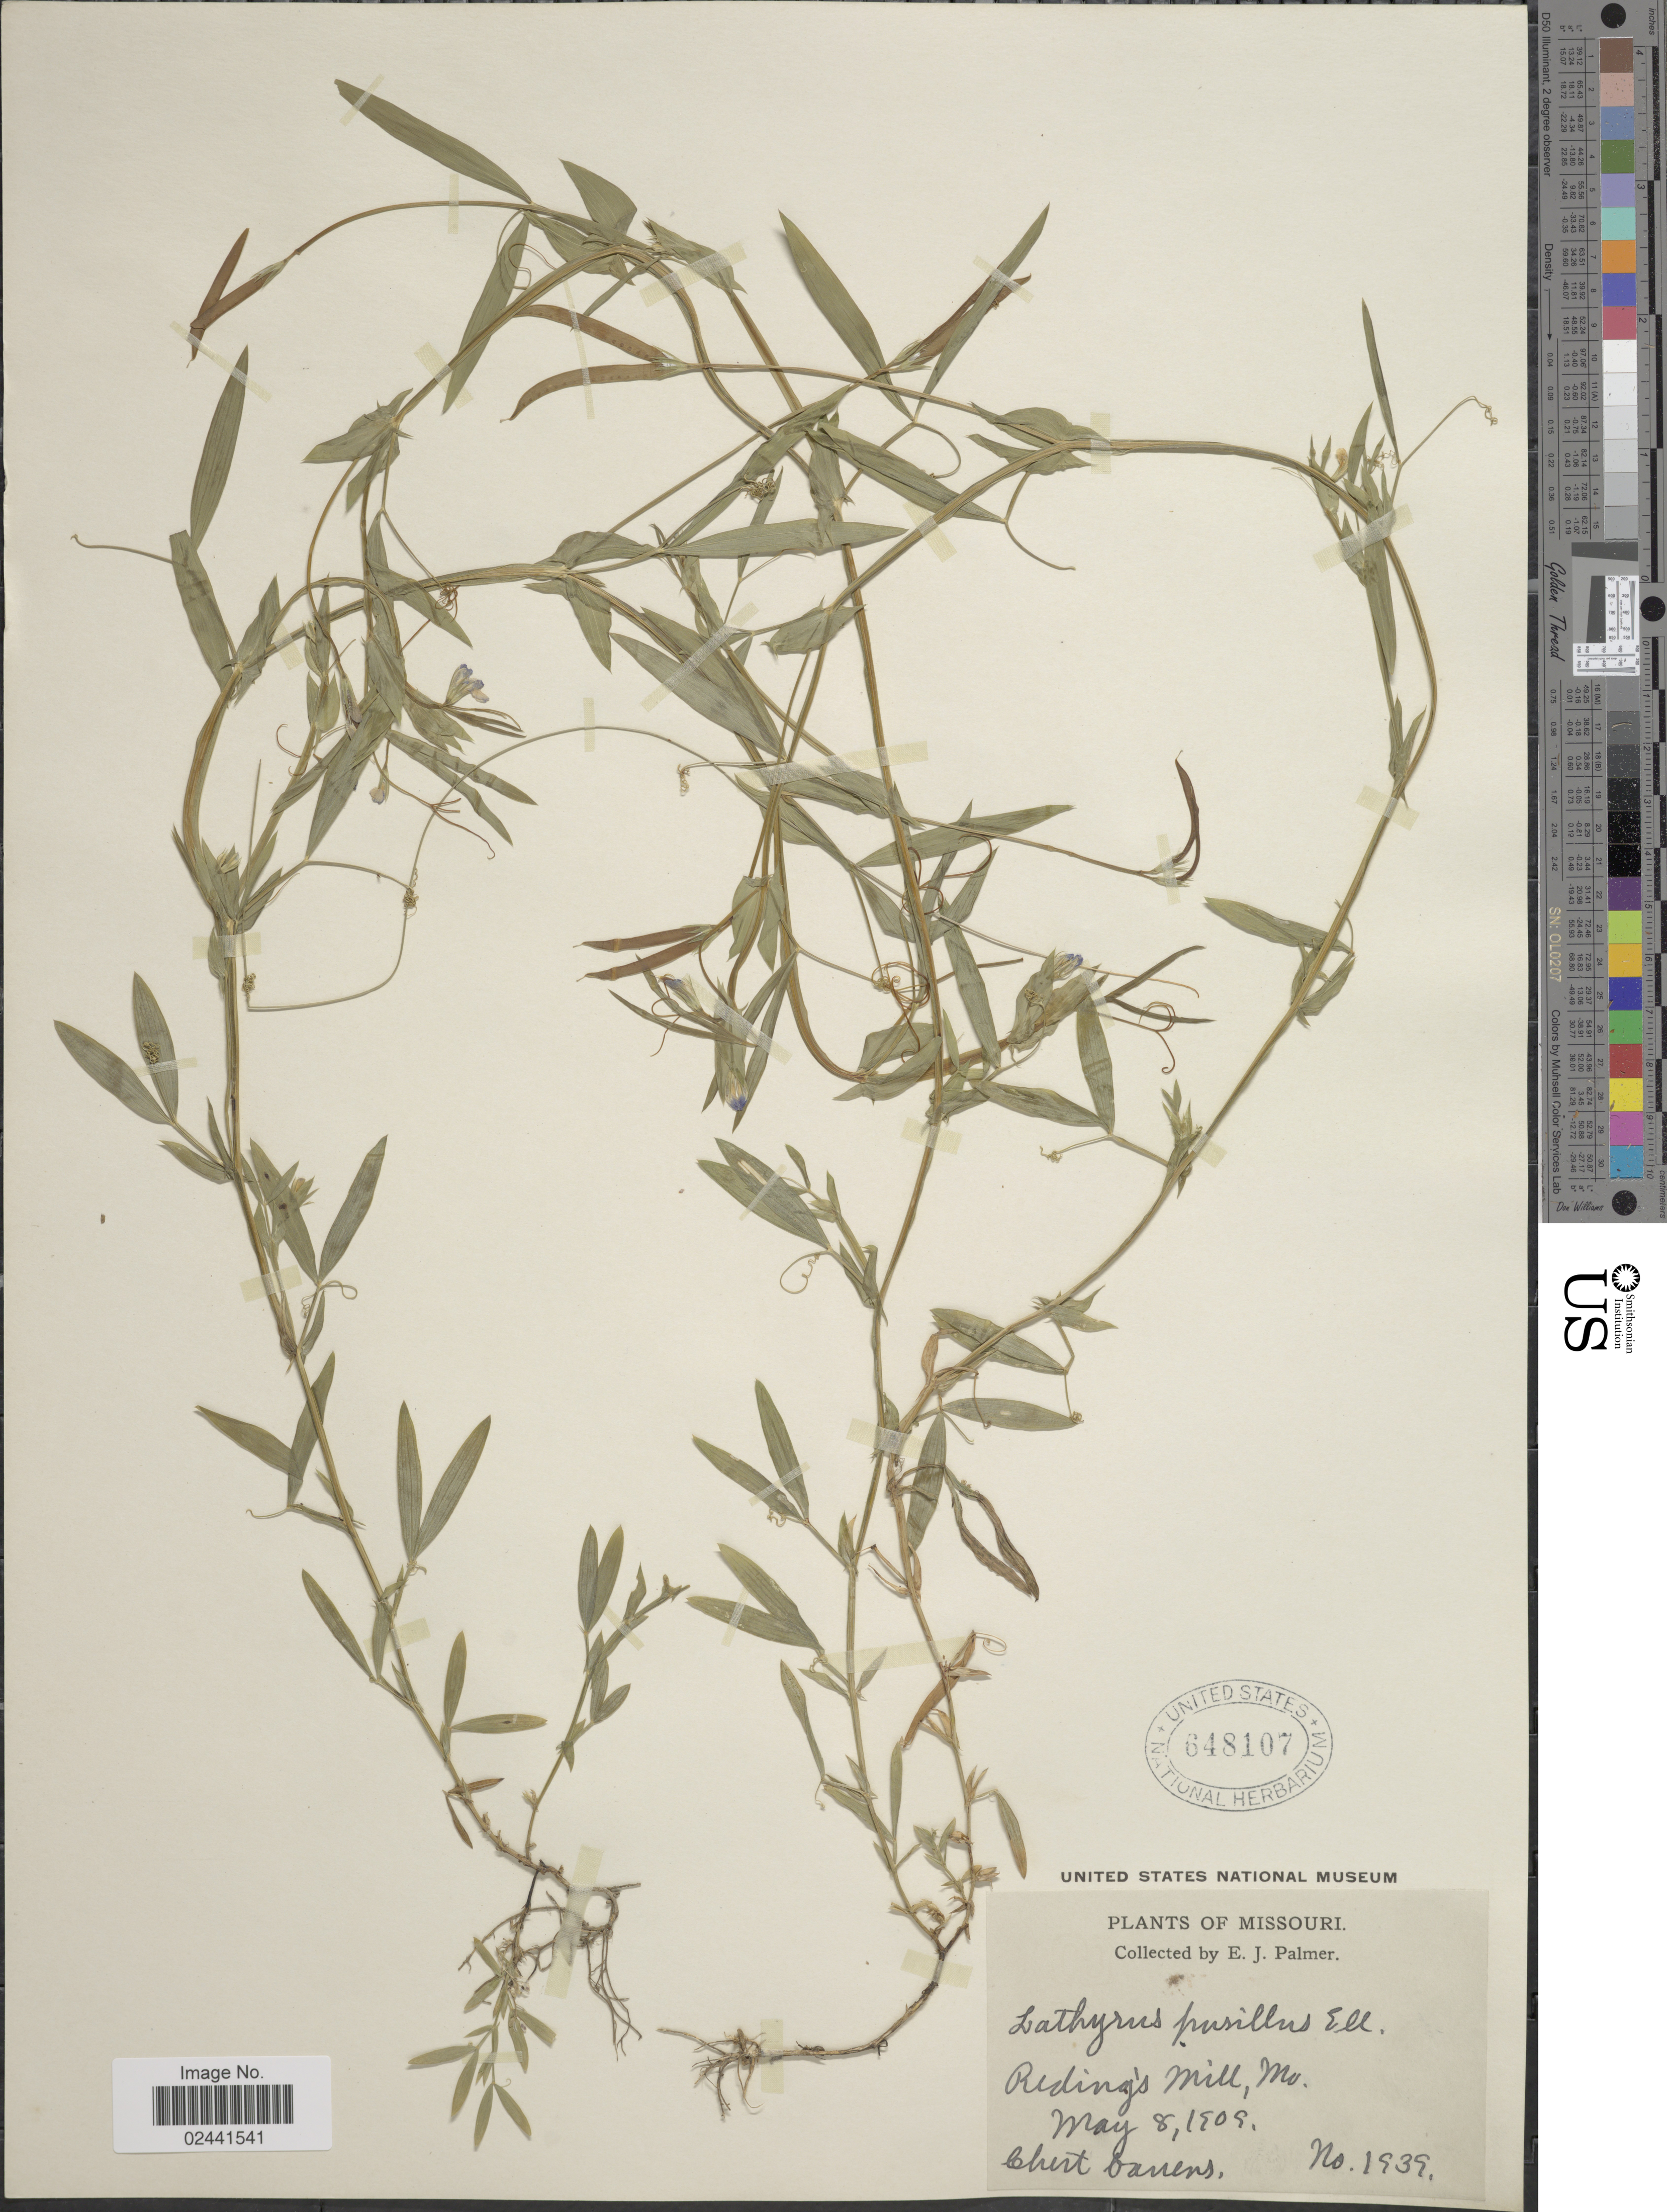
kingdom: Plantae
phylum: Tracheophyta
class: Magnoliopsida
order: Fabales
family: Fabaceae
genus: Lathyrus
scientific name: Lathyrus pusillus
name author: Elliott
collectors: E. J. Palmer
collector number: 1939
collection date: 1909-05-08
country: United States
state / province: Missouri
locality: Reding's Mill, Ghert barrens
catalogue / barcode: US 648107